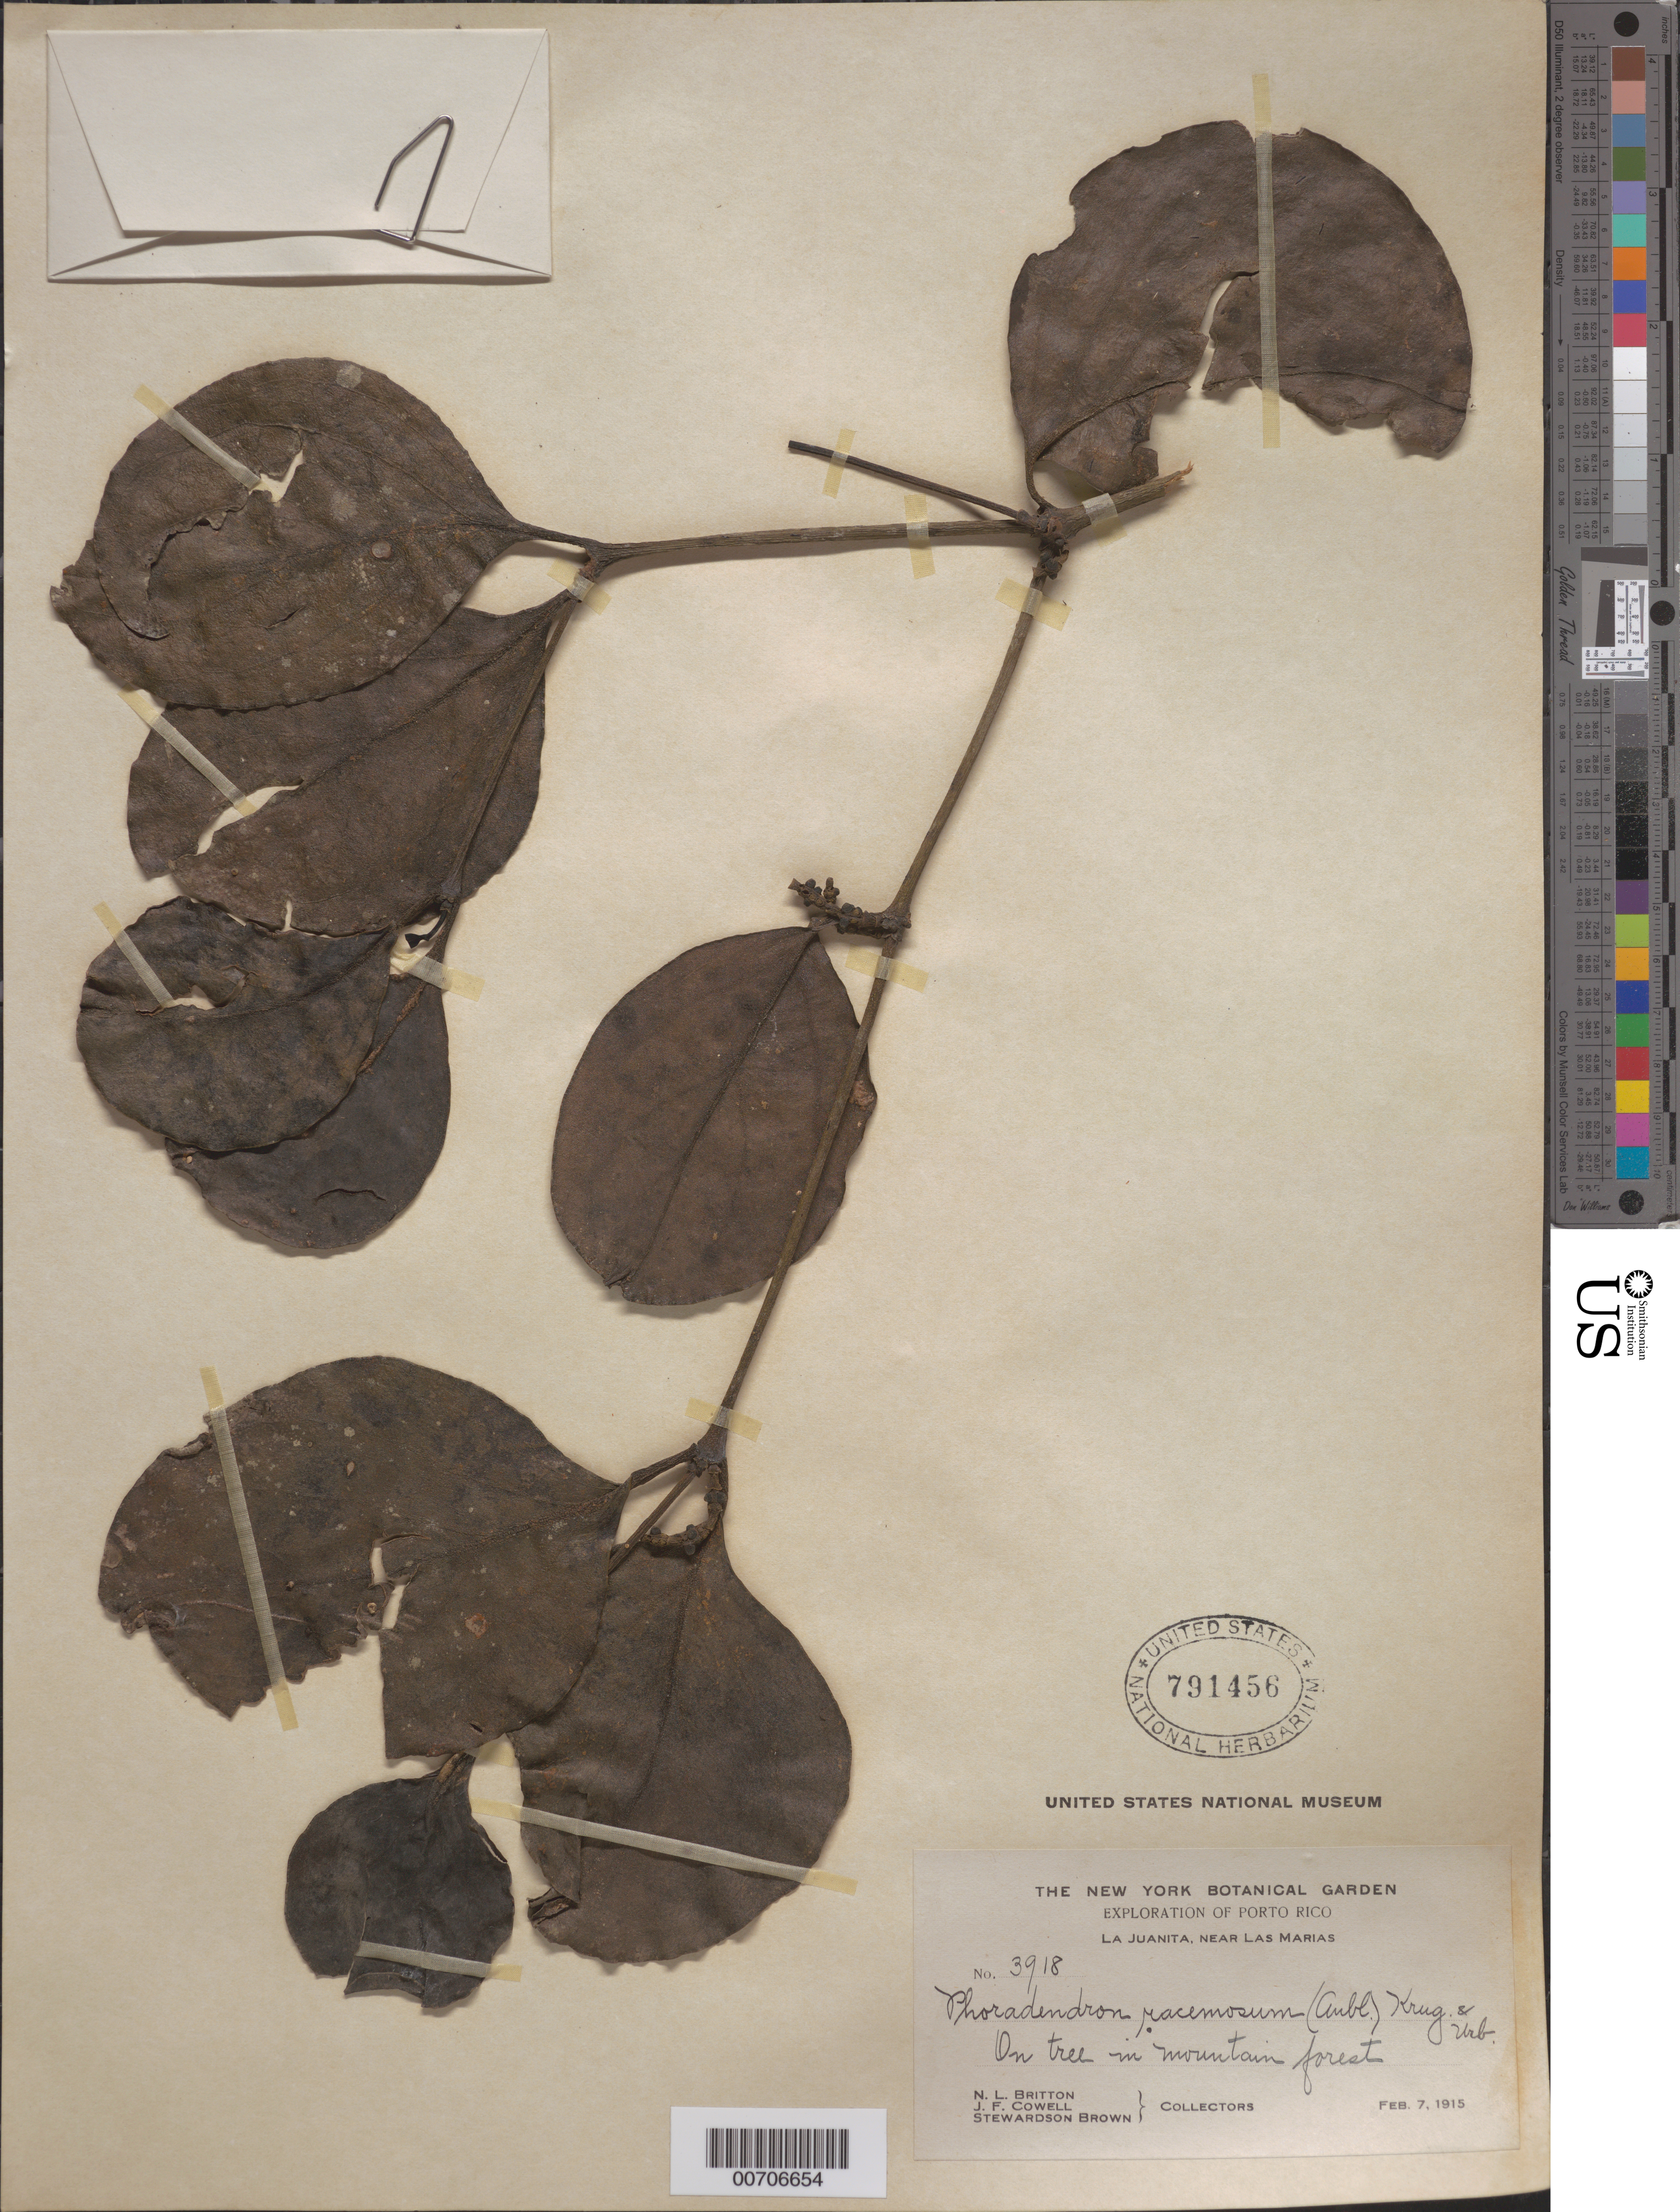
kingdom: Plantae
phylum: Tracheophyta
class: Magnoliopsida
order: Santalales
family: Viscaceae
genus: Phoradendron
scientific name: Phoradendron racemosum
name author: (Aubl.) Krug & Urb.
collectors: N. Britton, J. F. Cowell & S. Brown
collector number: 3918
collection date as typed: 07 Feb 1915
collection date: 1915-02-07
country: Puerto Rico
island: Greater Antilles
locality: La Juanita, near Las Marias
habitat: On tree in mountain forest.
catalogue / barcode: US 791456